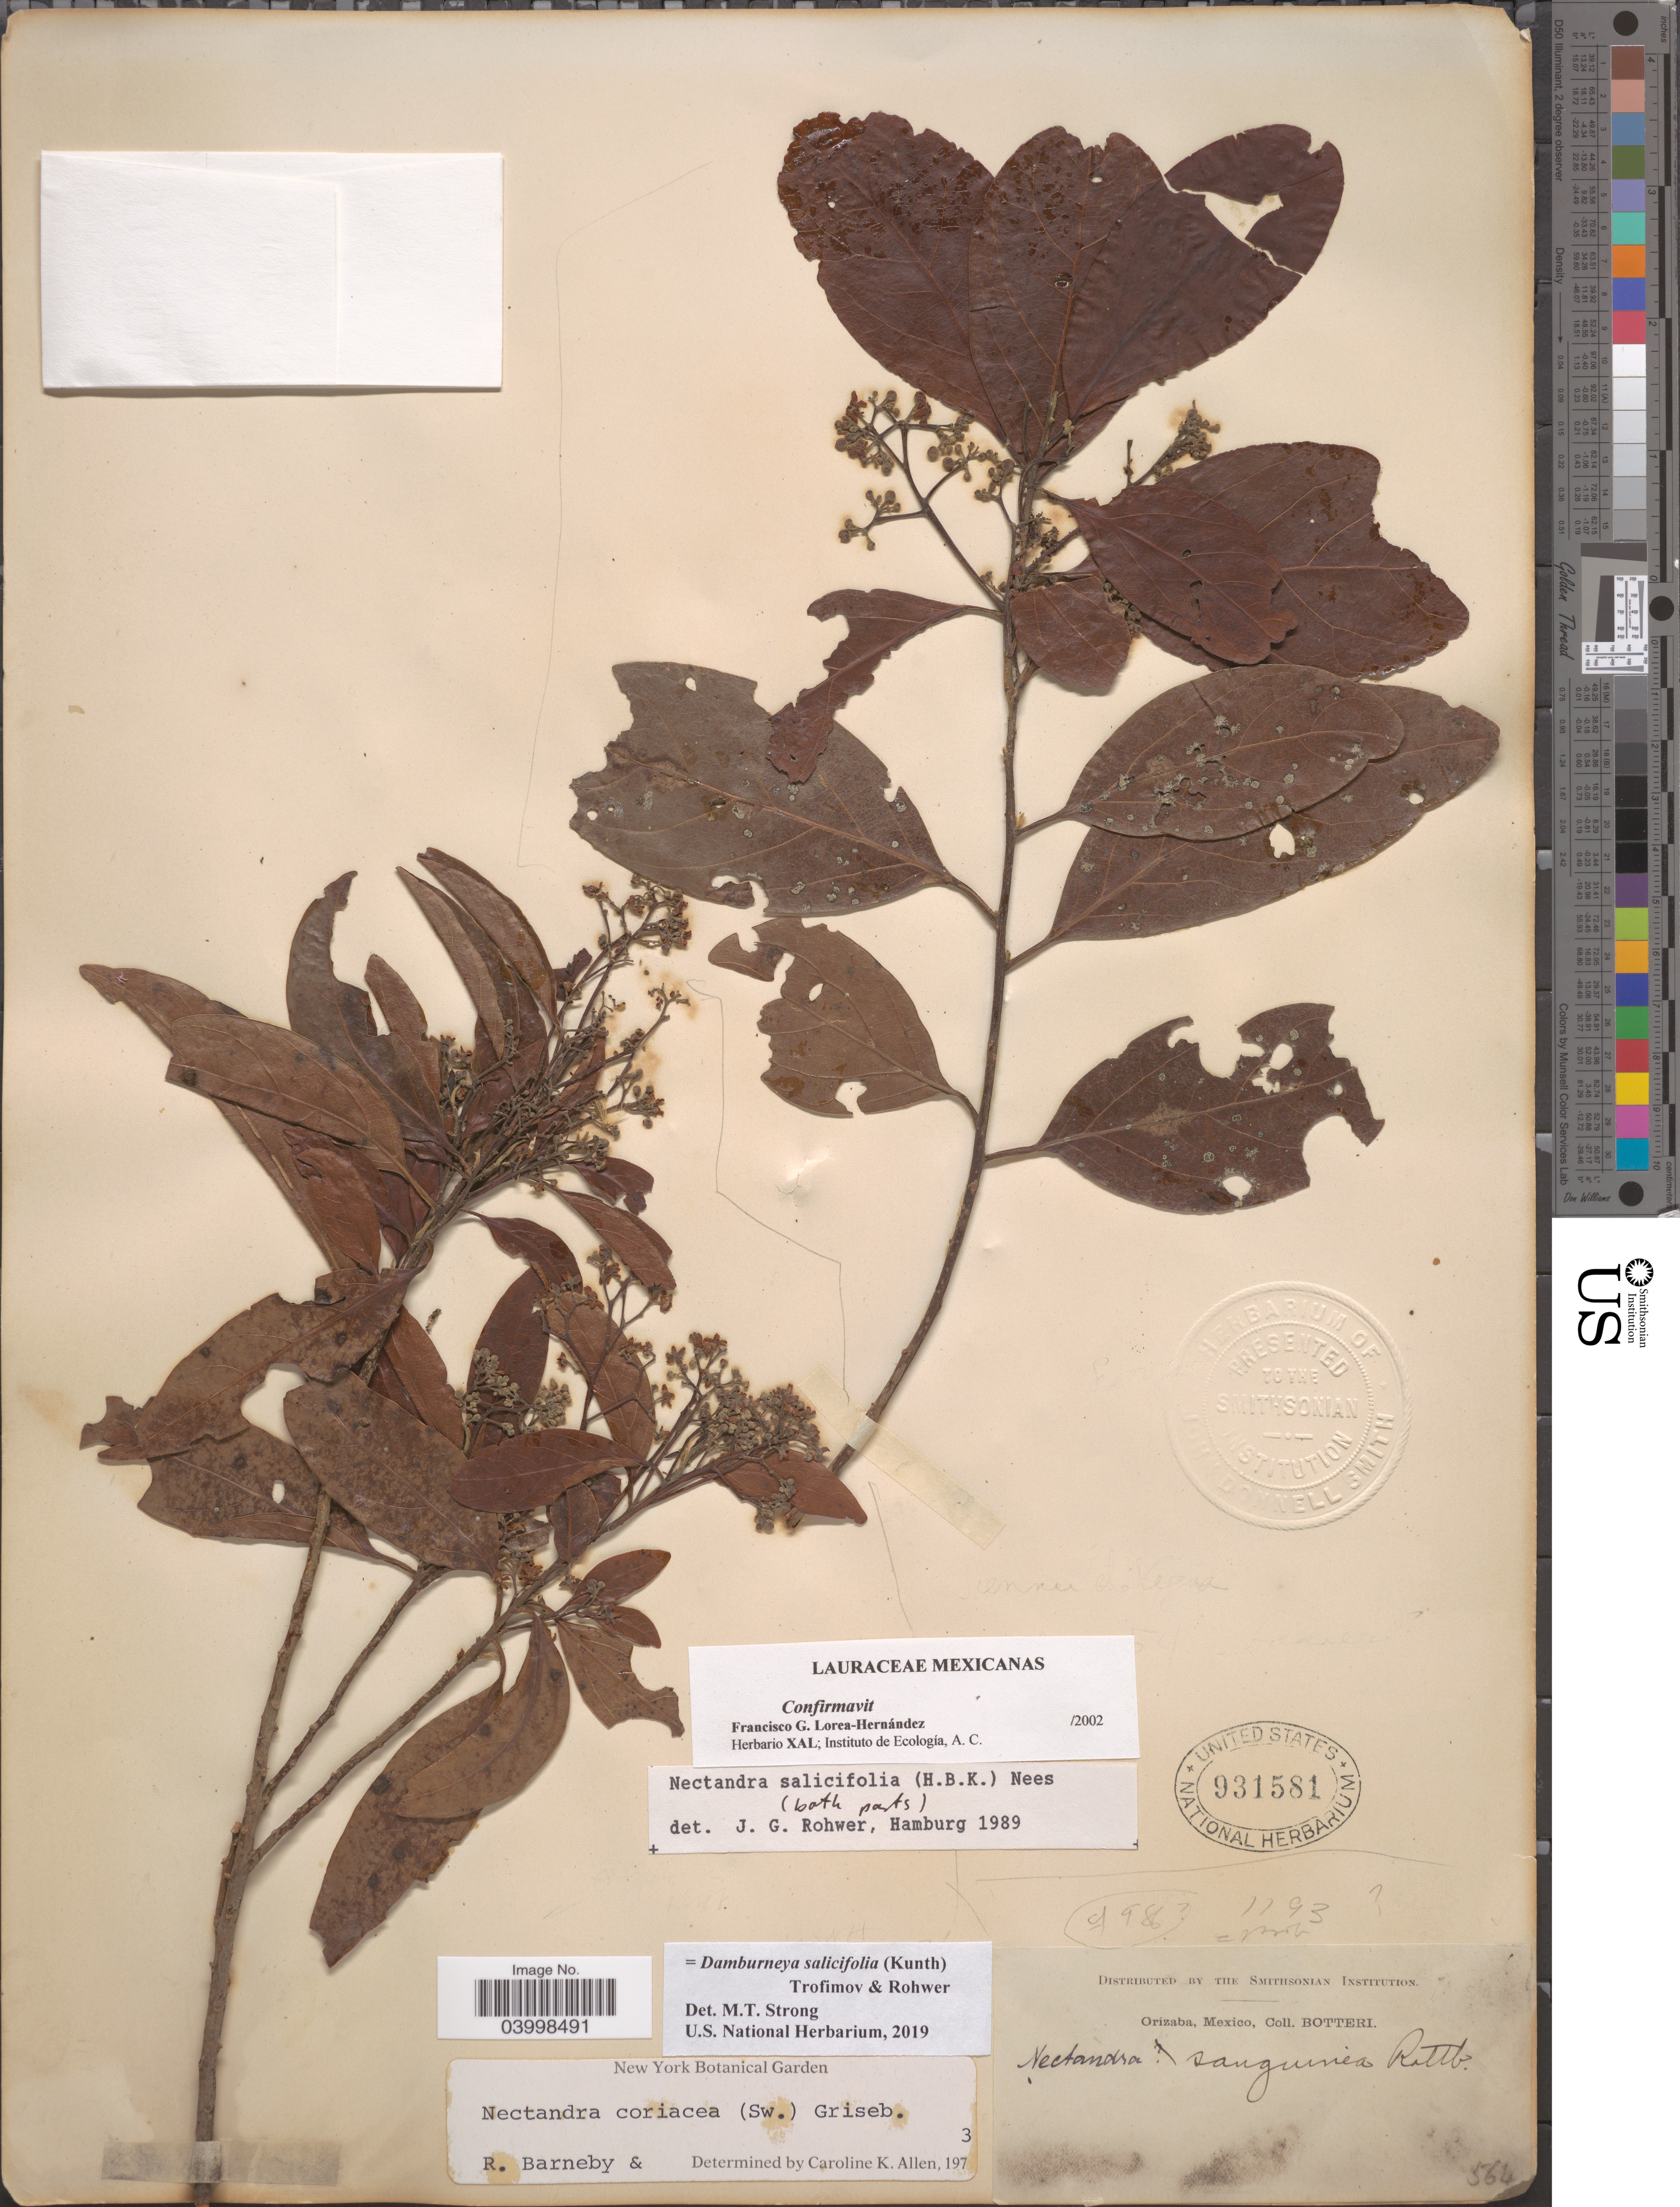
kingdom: Plantae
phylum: Tracheophyta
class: Magnoliopsida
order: Laurales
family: Lauraceae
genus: Damburneya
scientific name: Damburneya salicifolia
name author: (Kunth) Trofimov & Rohwer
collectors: -. Botteri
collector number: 564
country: Mexico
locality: Orizaba.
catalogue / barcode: US 931581